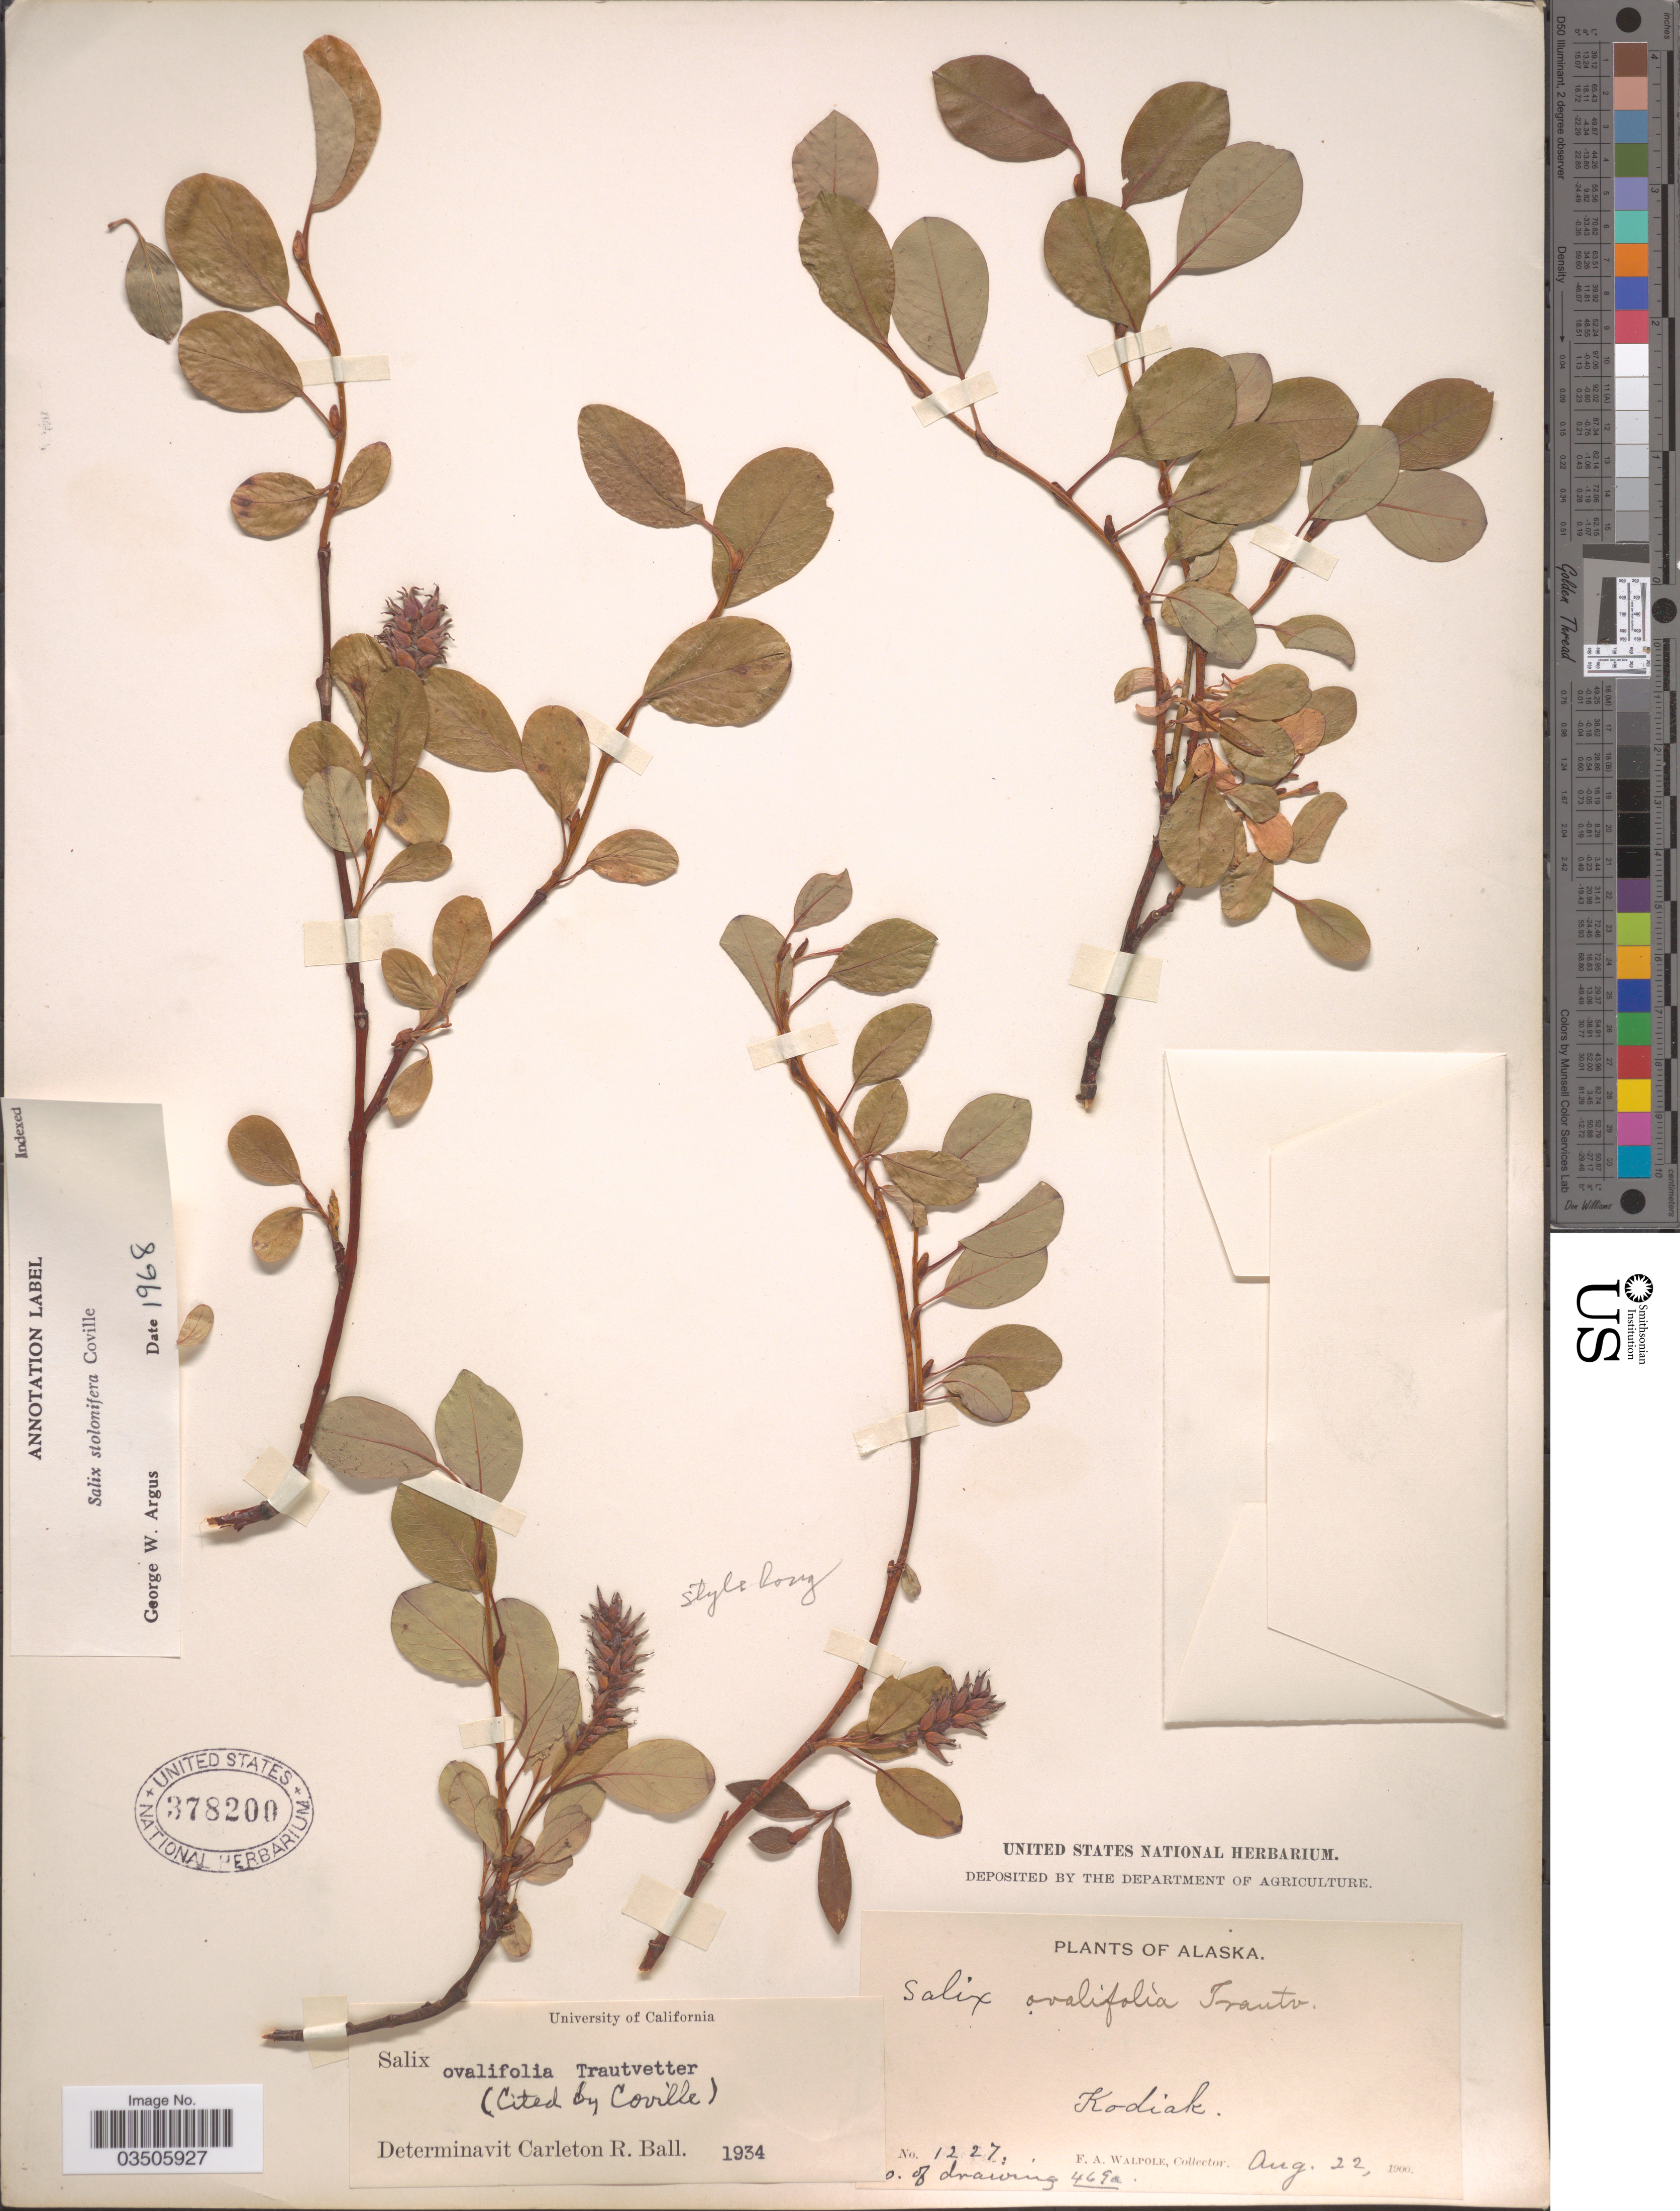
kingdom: Plantae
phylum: Tracheophyta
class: Magnoliopsida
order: Malpighiales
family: Salicaceae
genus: Salix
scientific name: Salix stolonifera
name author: Coville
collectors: F. Walpole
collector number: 1227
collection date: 1900-08-22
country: United States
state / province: Alaska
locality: Kodiak.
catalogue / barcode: US 387200